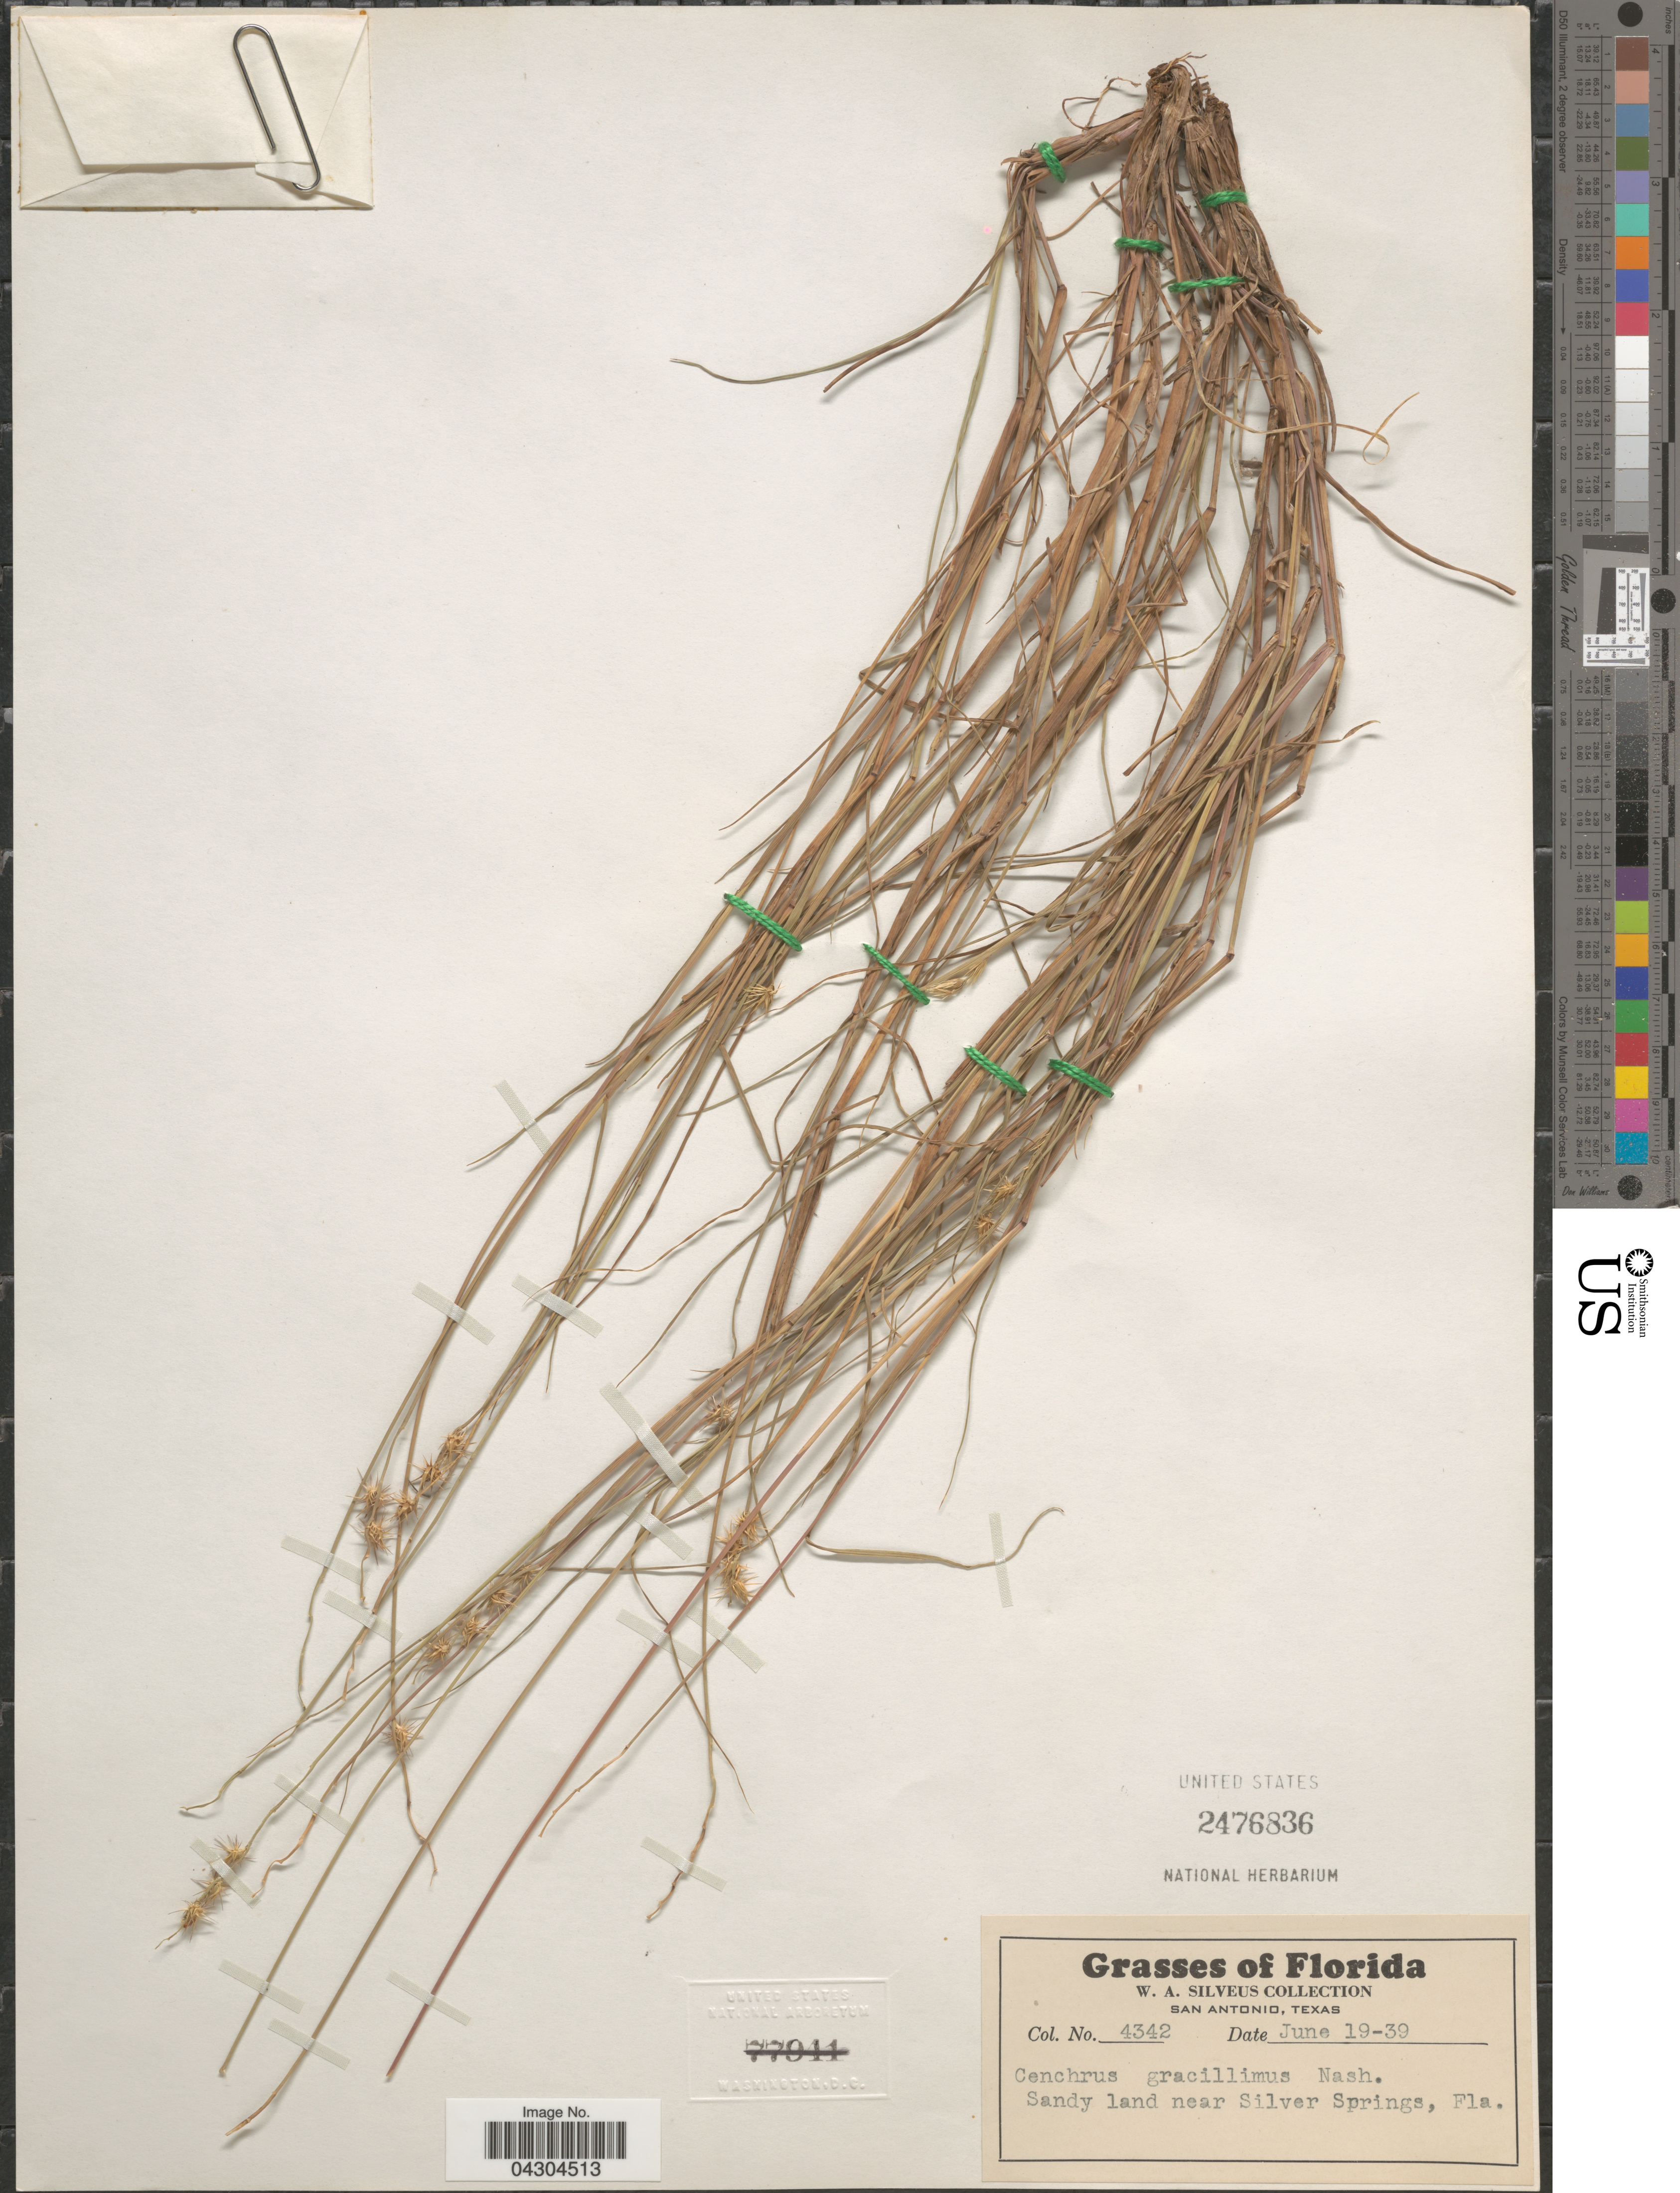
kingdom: Plantae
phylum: Tracheophyta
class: Liliopsida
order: Poales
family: Poaceae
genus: Cenchrus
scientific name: Cenchrus gracillimus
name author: Nash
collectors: W. Silveus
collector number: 4342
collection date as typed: Transcribed d/m/y: 19/6/39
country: United States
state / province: Florida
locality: Sandy land near Silver Springs.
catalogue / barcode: US 2476836